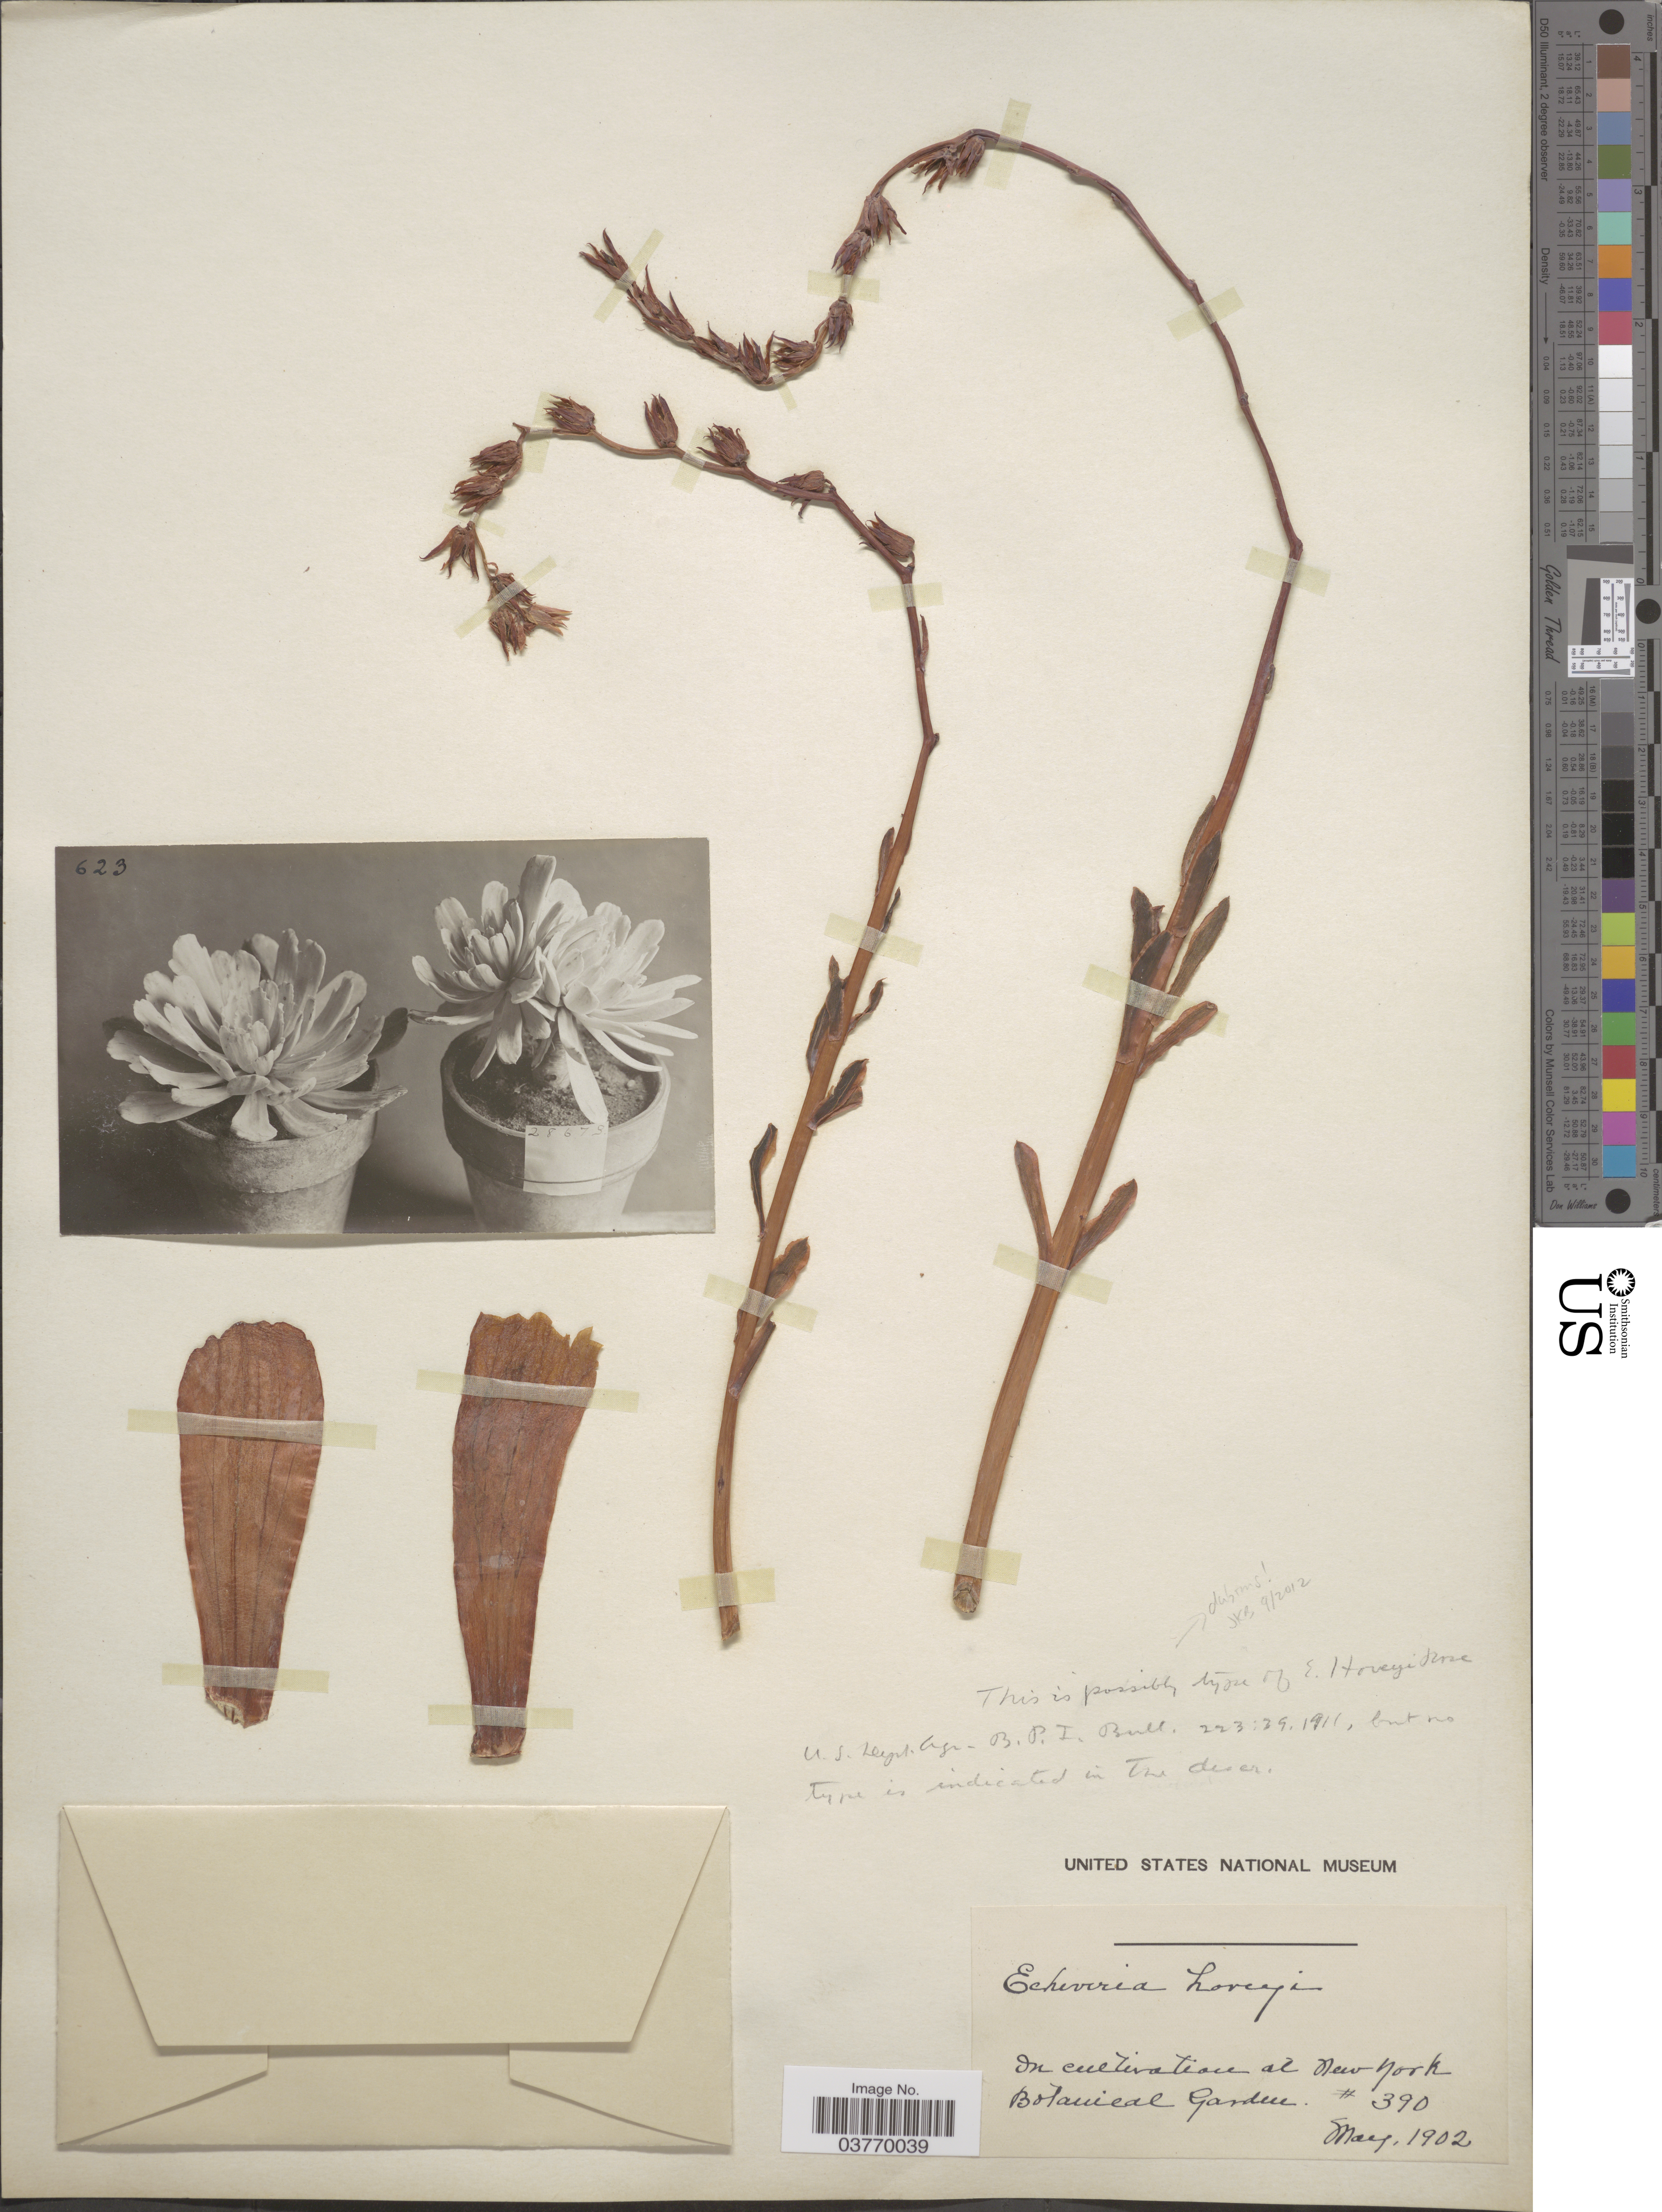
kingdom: Plantae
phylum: Tracheophyta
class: Magnoliopsida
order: Saxifragales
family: Crassulaceae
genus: Echeveria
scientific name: Echeveria hoveyi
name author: Rose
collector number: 390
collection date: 1902-05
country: United States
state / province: New York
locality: at New York Botanical Garden.